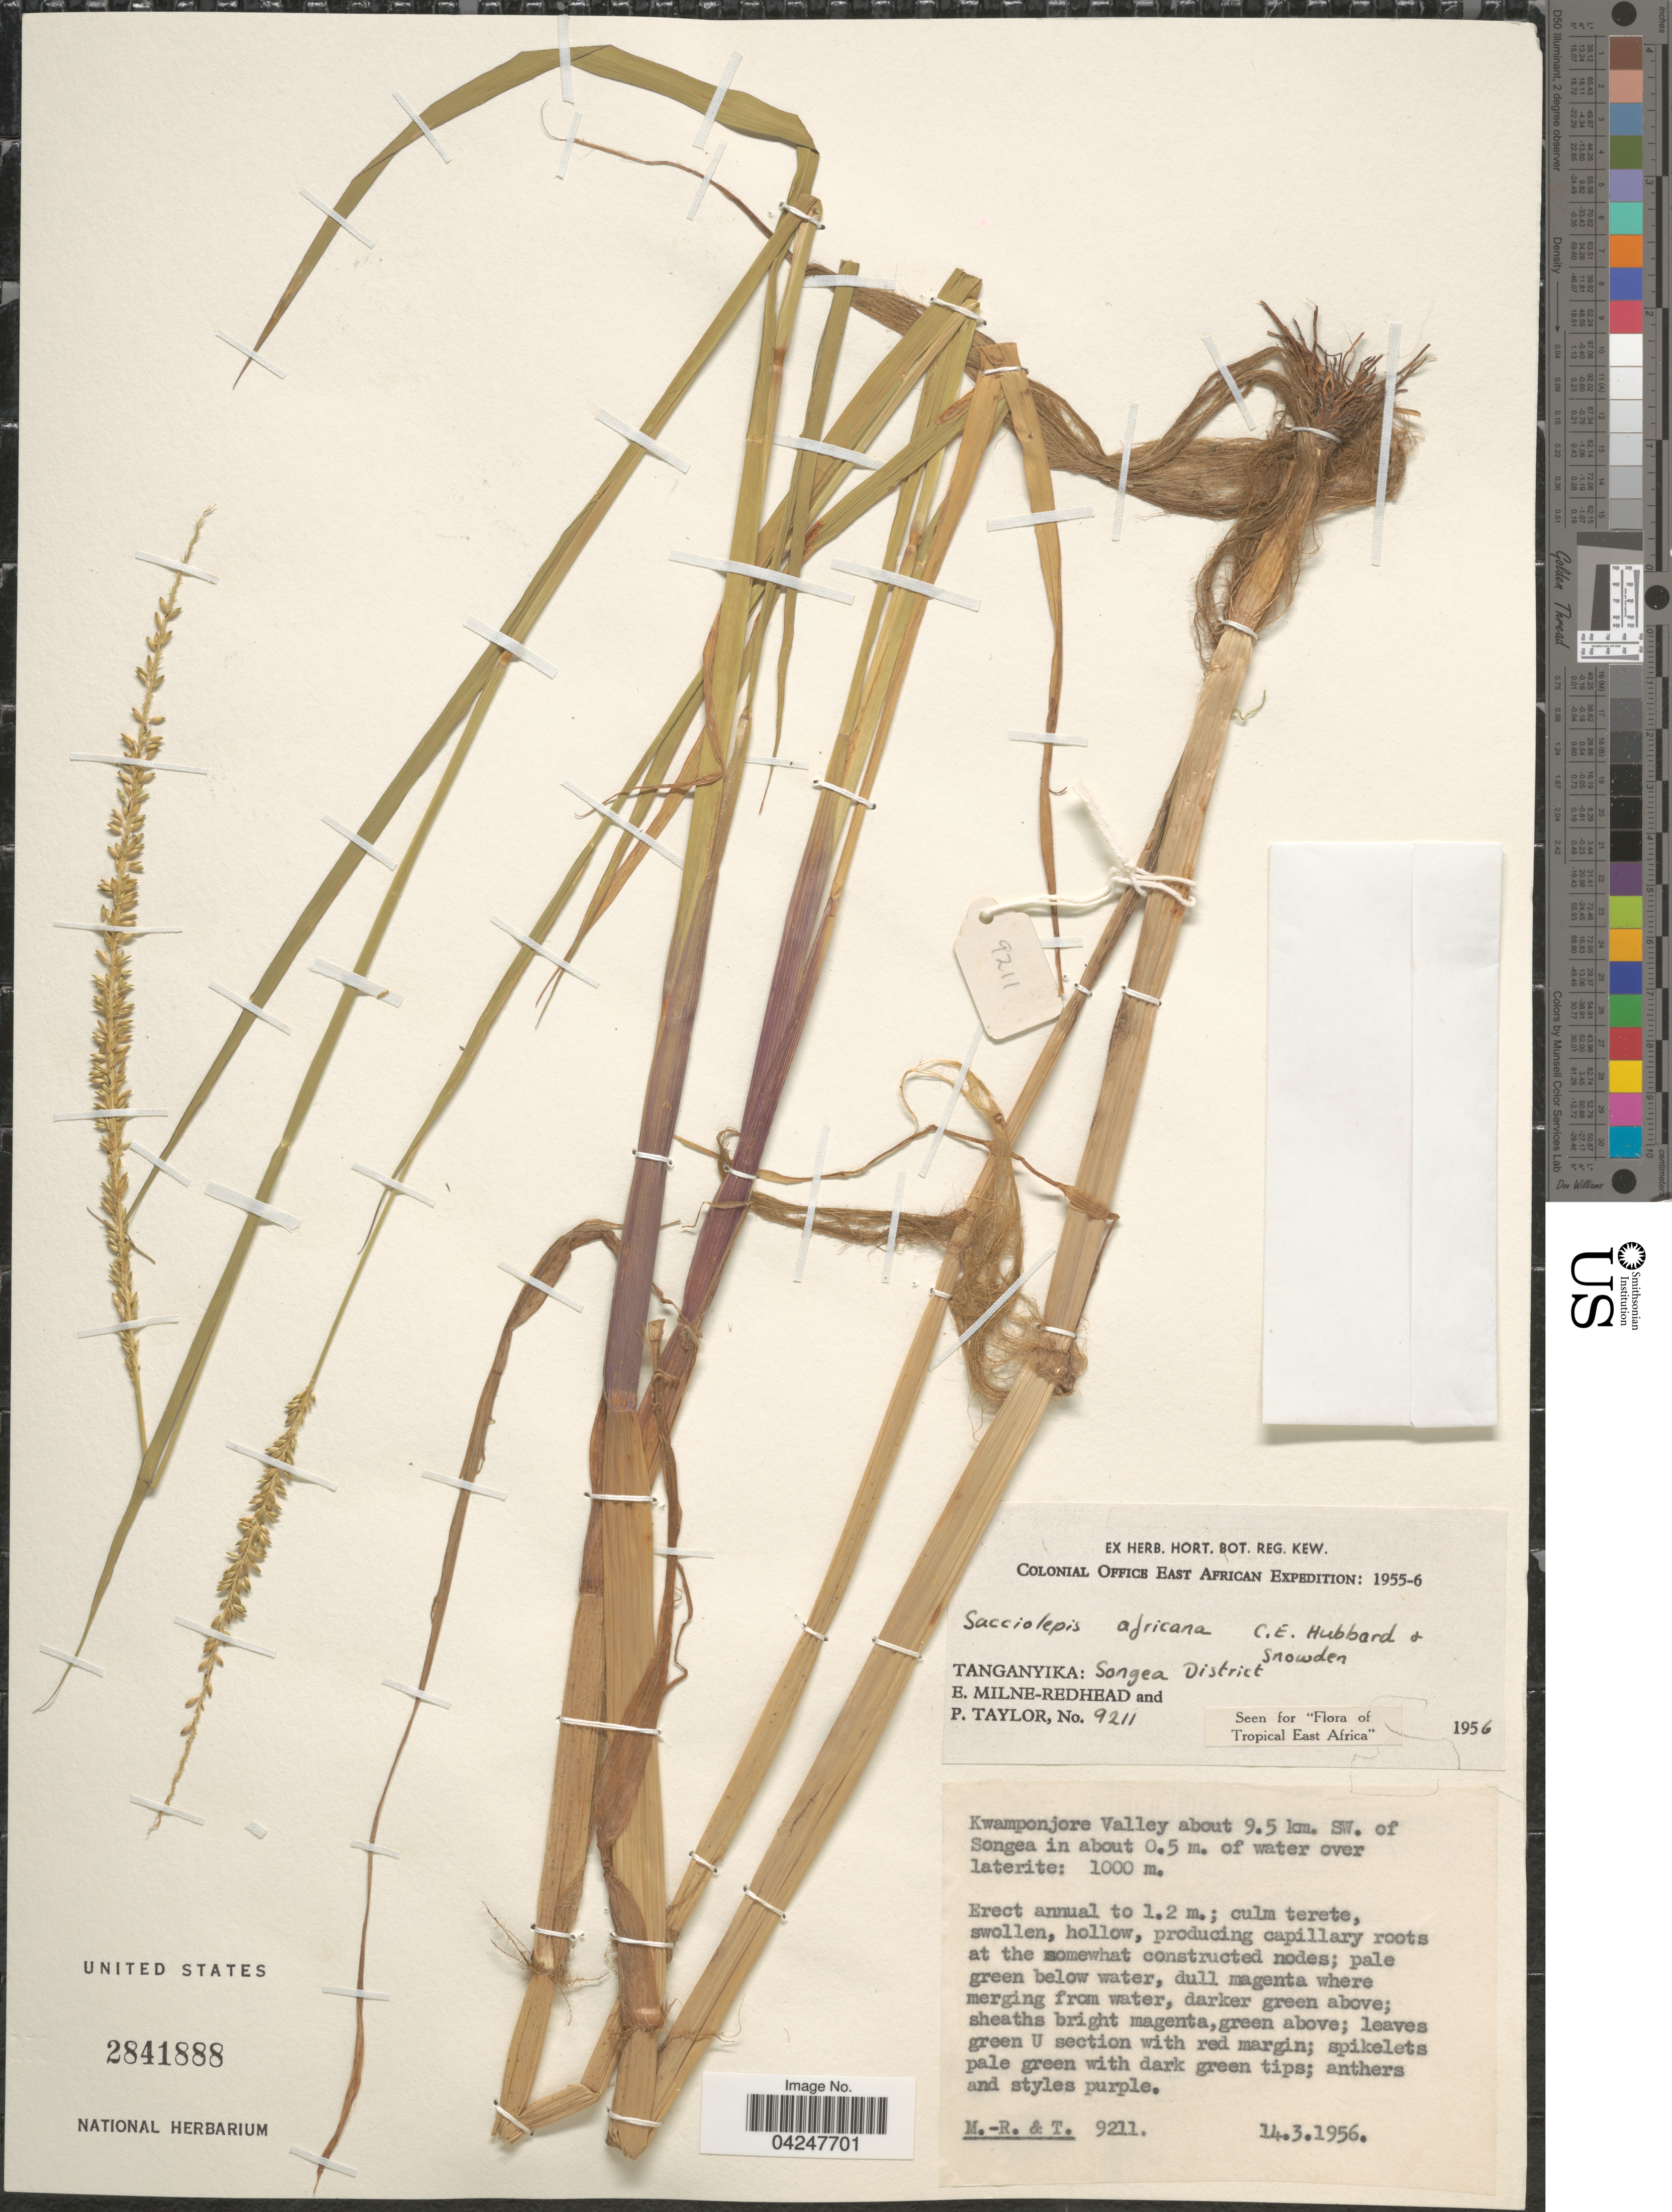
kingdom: Plantae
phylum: Tracheophyta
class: Liliopsida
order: Poales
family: Poaceae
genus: Sacciolepis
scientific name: Sacciolepis africana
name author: C. E. Hubb. & Snowden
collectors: E. W. Milne-Redhead & P. Taylor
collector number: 9211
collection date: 1956-03-14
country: Tanzania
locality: Colonial Office East African Expedition: 1955-6. Tanganyika: Songea District. Kwamponjore Valley about 9.5 km. SW, of Songea in about 0.5 m. of water over laterite.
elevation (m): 1000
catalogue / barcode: US 2841888